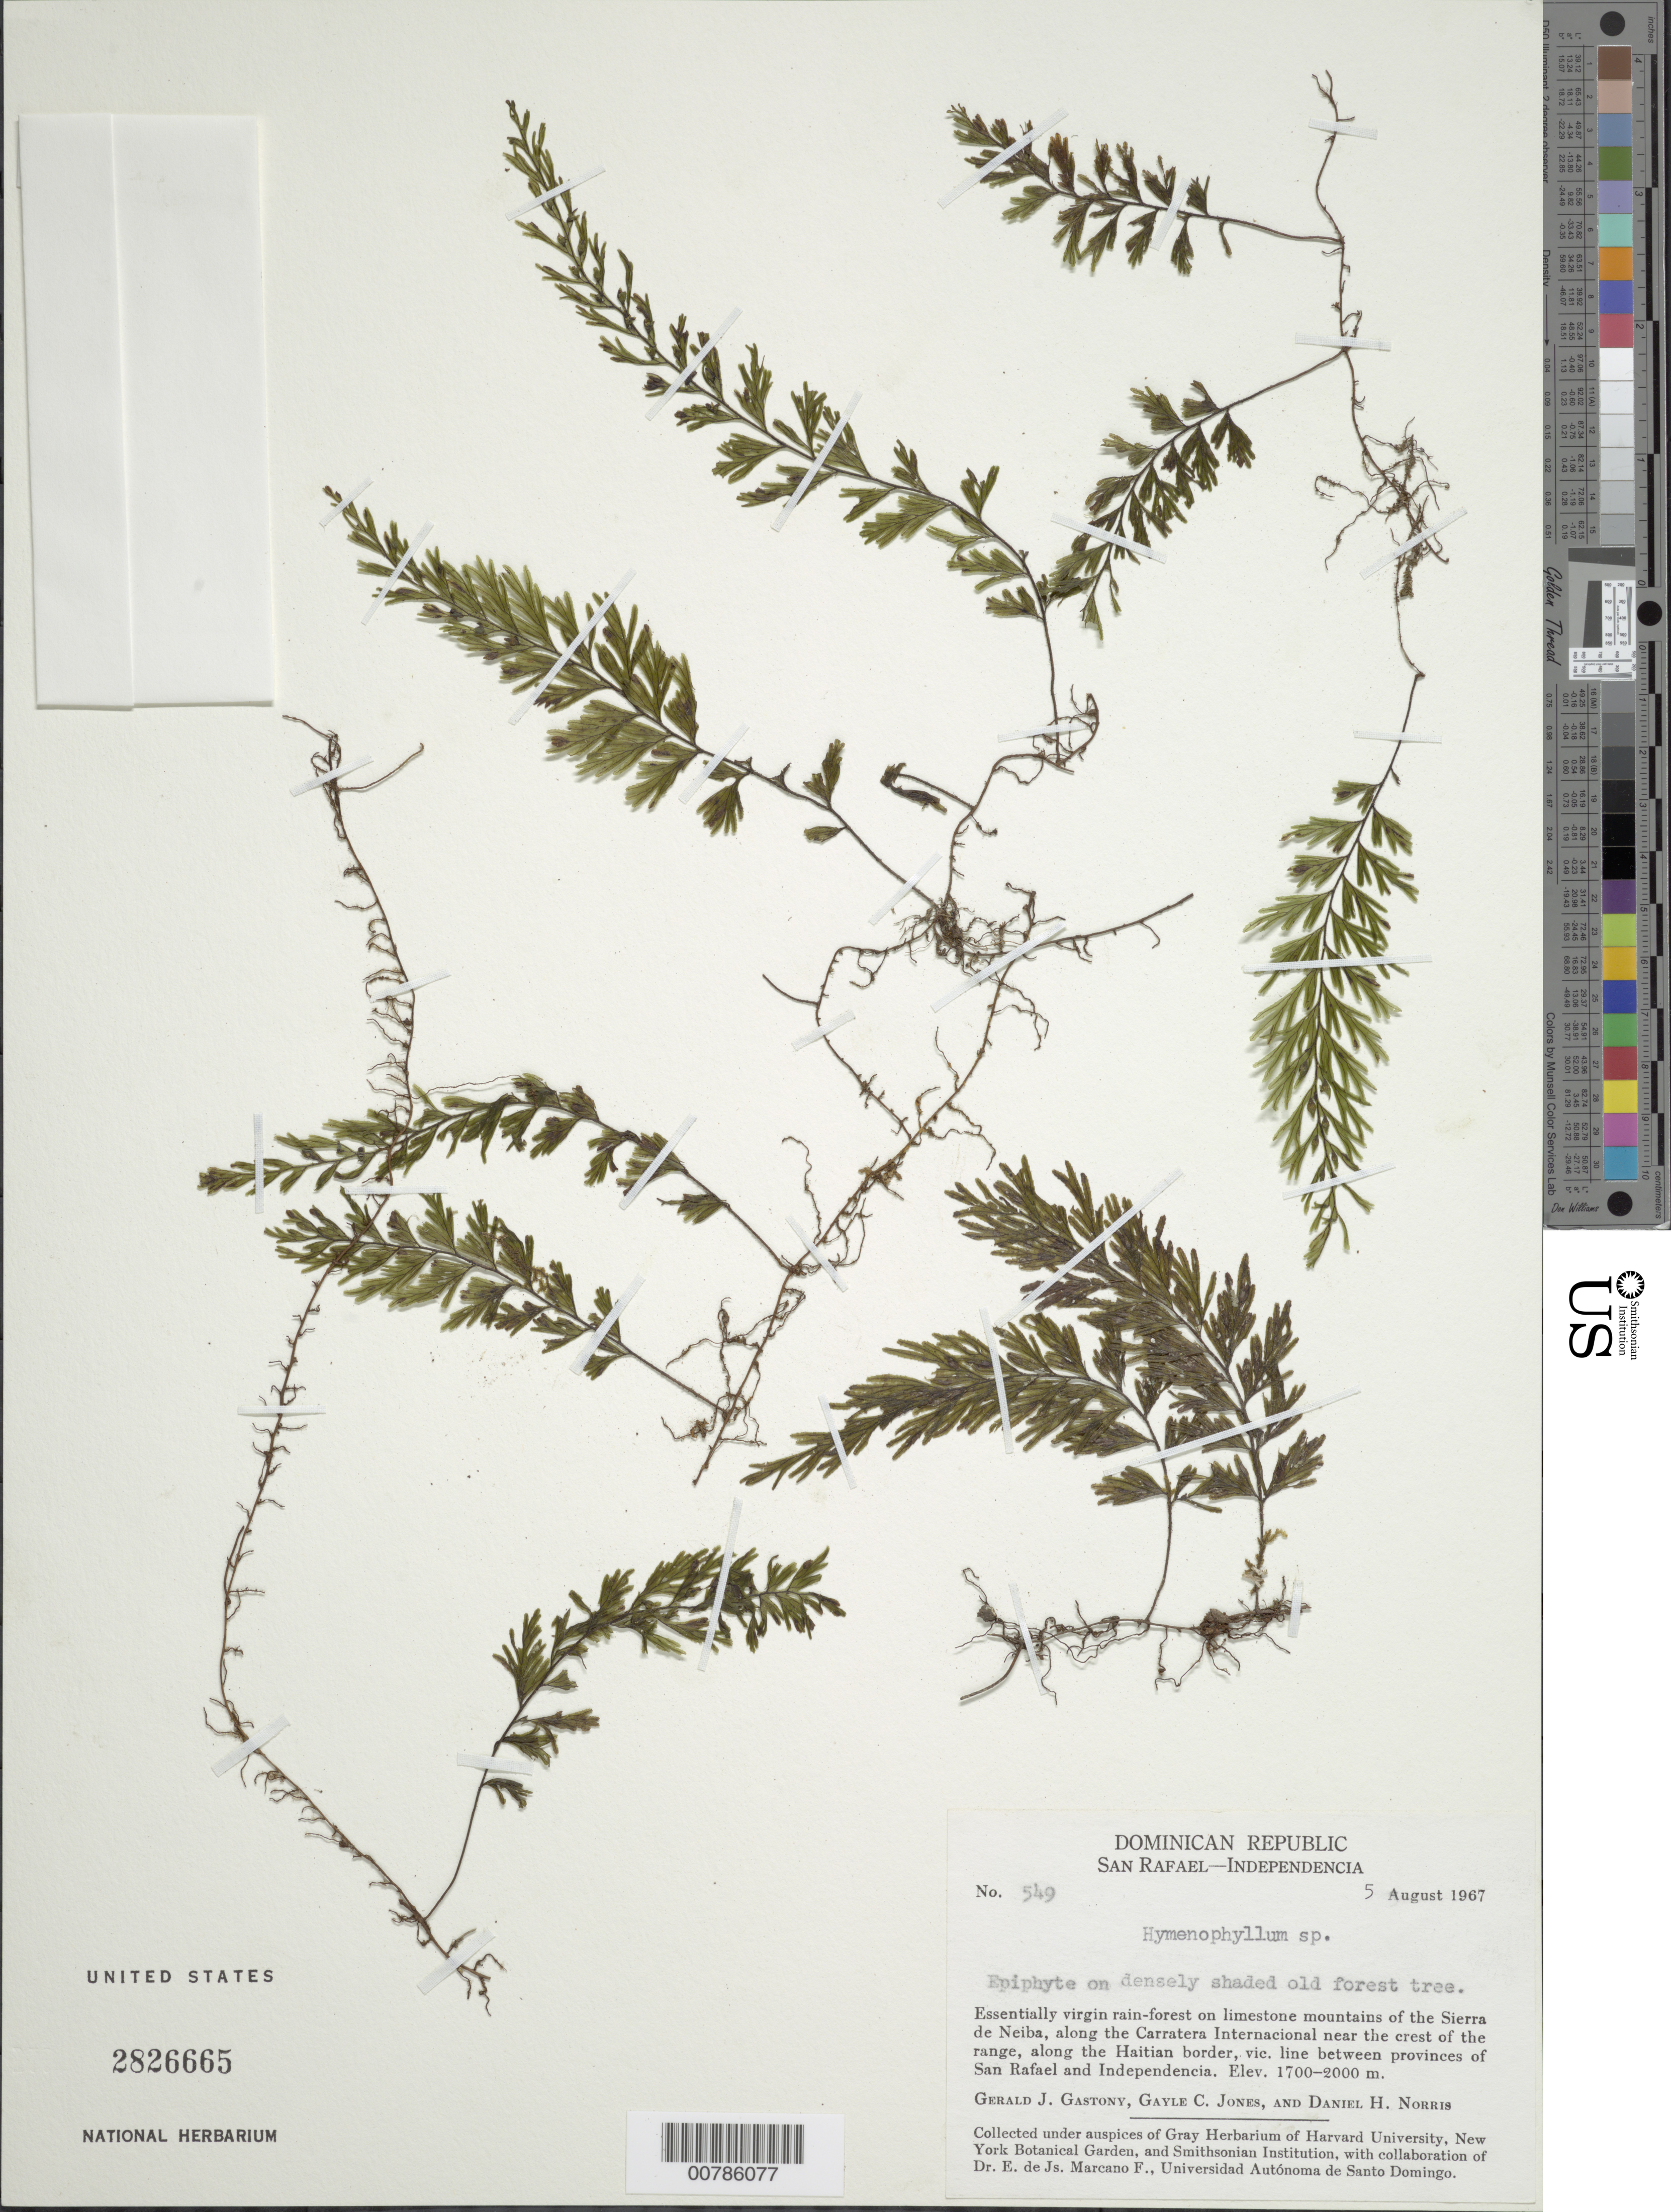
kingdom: Plantae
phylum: Tracheophyta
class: Polypodiopsida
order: Hymenophyllales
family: Hymenophyllaceae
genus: Hymenophyllum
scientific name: Hymenophyllum fucoides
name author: (Sw.) Sw.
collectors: G. Gastony, G. C. Jones & D. H. Norris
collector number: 549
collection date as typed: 05 Aug 1967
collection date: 1967-08-05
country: Dominican Republic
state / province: Elías Piña / Independencia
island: Hispaniola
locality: Sierra de Neiba, along Carratera Internacional, along Haitian border, vic line between provinces of San Rafael and Independencia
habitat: Essentially virgin rain forest on limestone mountains; on densely shaded old forest tree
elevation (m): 1700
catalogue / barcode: US 2826665